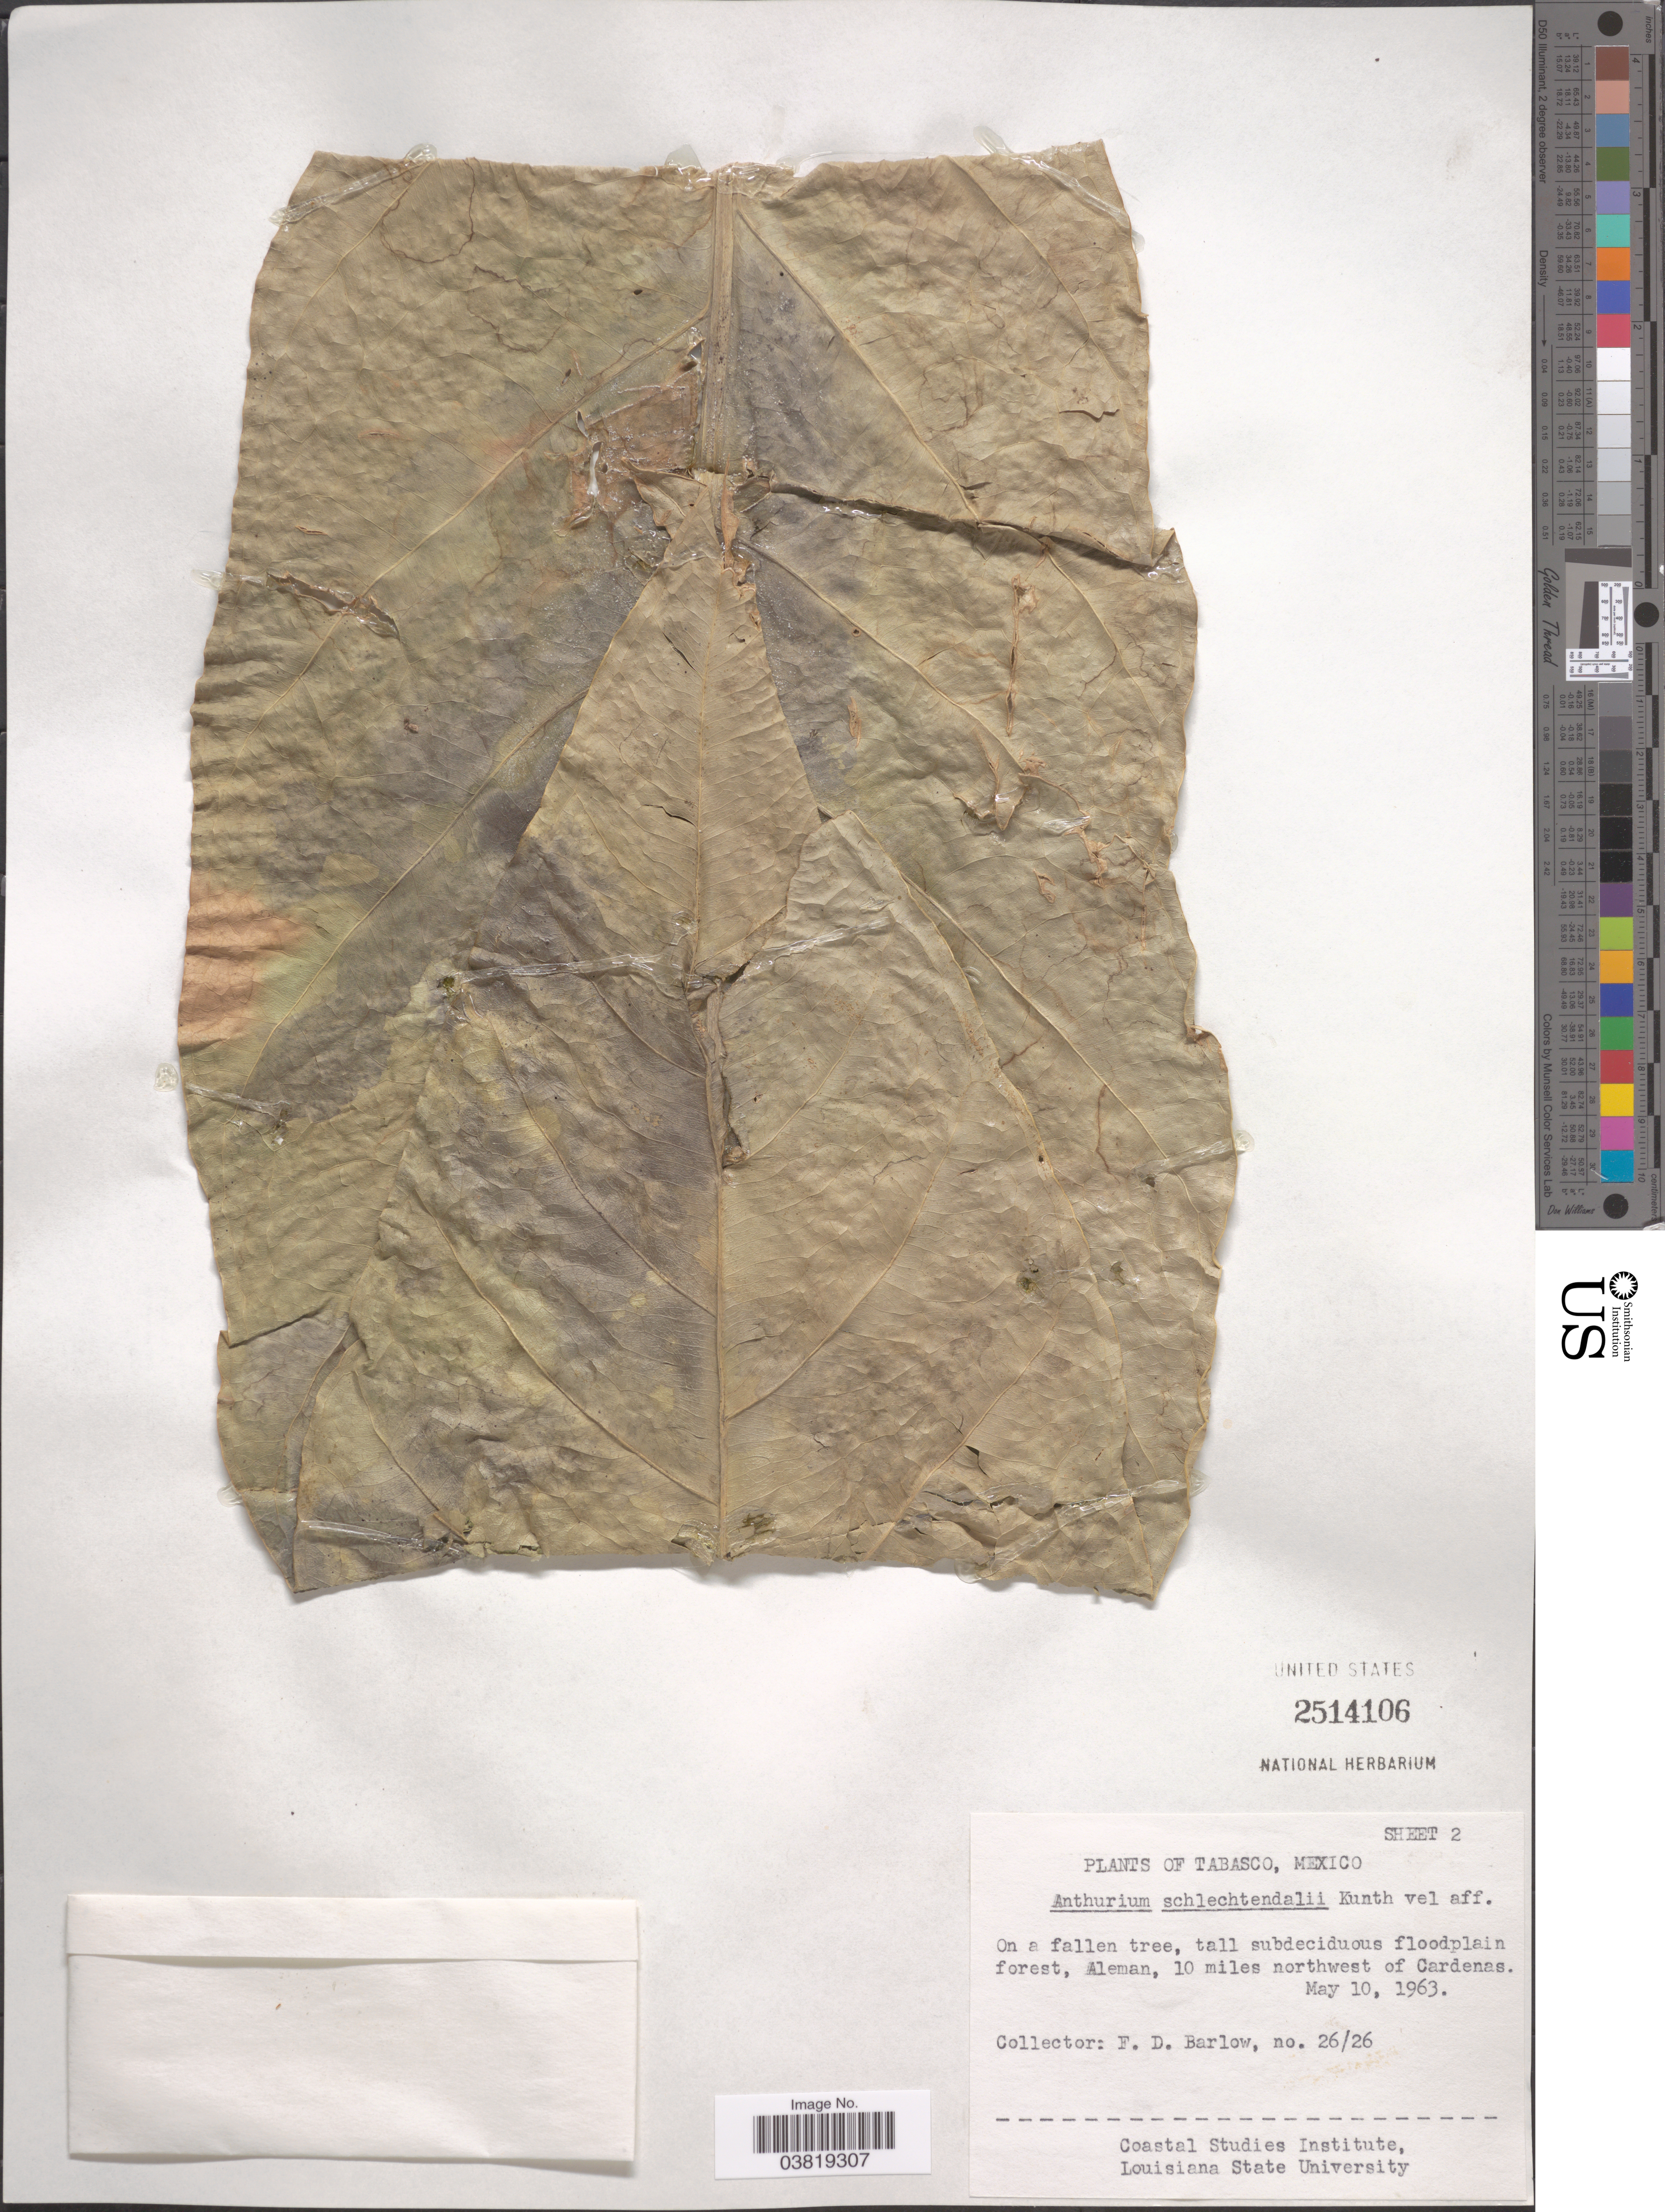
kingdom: Plantae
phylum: Tracheophyta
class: Liliopsida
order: Alismatales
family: Araceae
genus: Anthurium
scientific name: Anthurium schlechtendalii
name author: Kunth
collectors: F. D. Barlow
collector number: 26/26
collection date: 1963-05-10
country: Mexico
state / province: Tabasco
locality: Aleman, 10 miles northwest of Cardenas.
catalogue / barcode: US 2514106